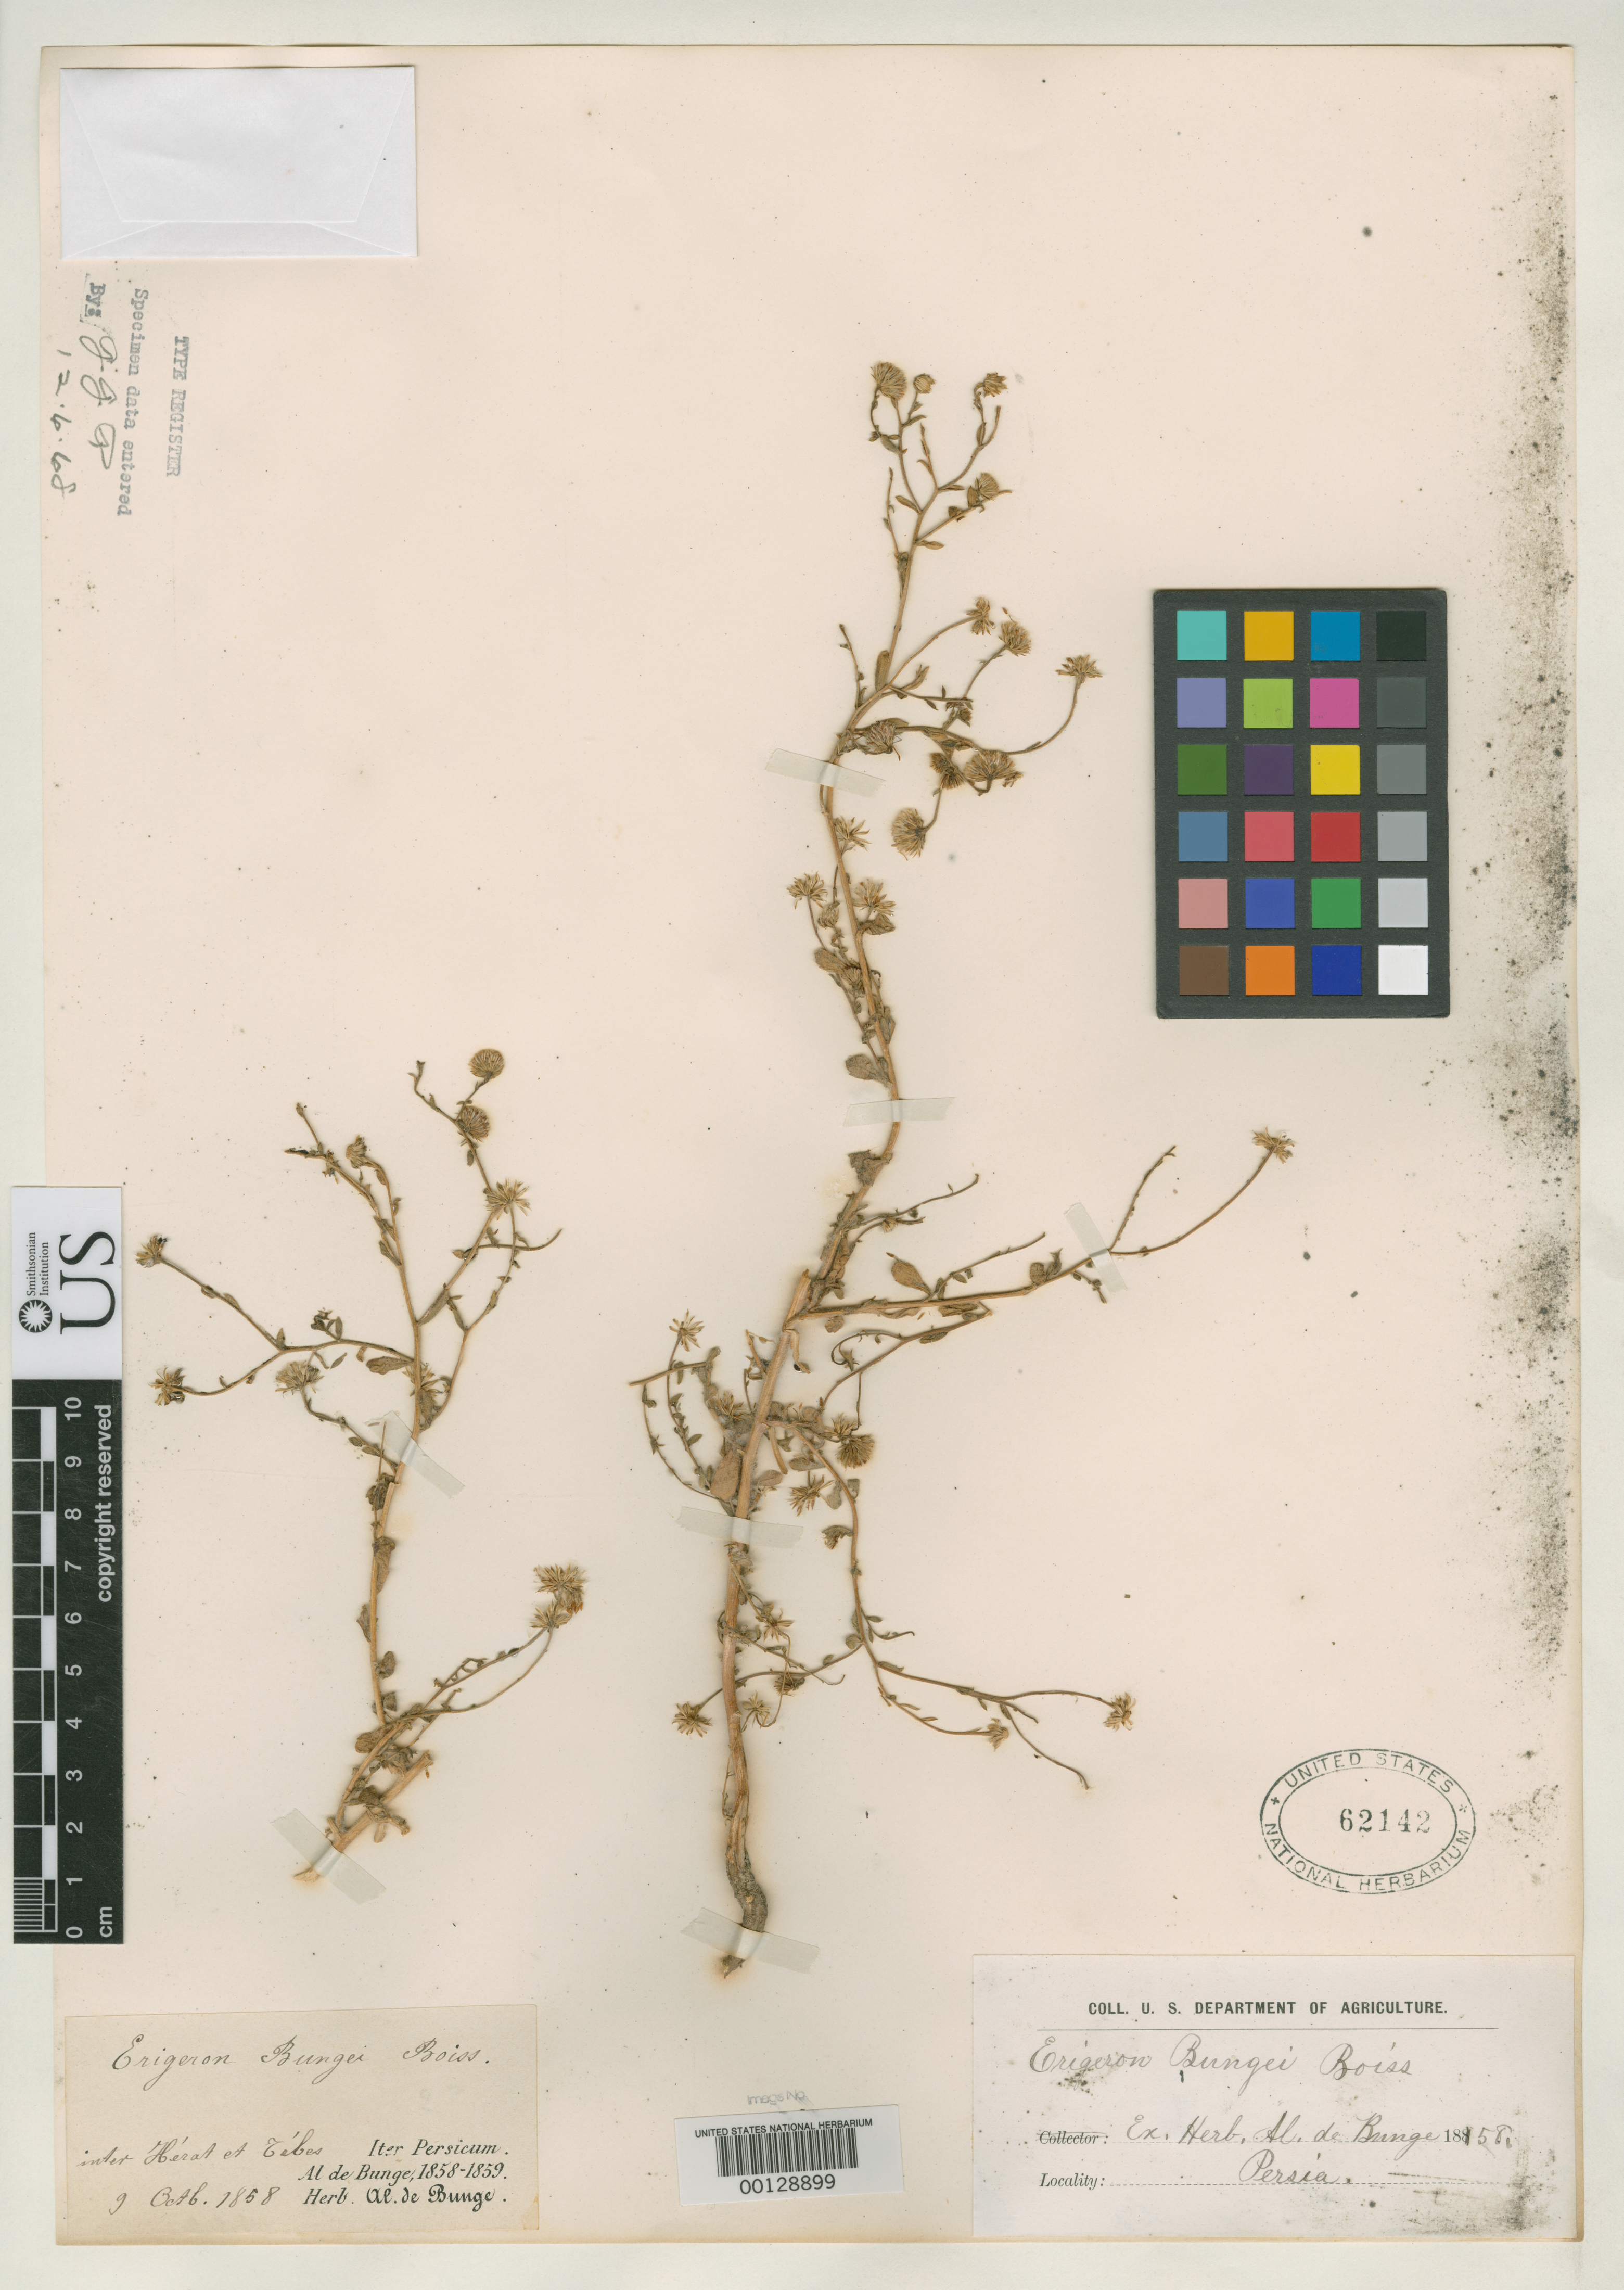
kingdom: Plantae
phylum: Tracheophyta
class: Magnoliopsida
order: Asterales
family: Asteraceae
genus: Erigeron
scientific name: Erigeron bungei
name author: Boiss.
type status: Isotype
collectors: A. Bunge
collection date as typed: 09 Oct 1858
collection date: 1858-10-09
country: Iran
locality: Between Herat and Tebes.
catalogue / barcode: US 62142